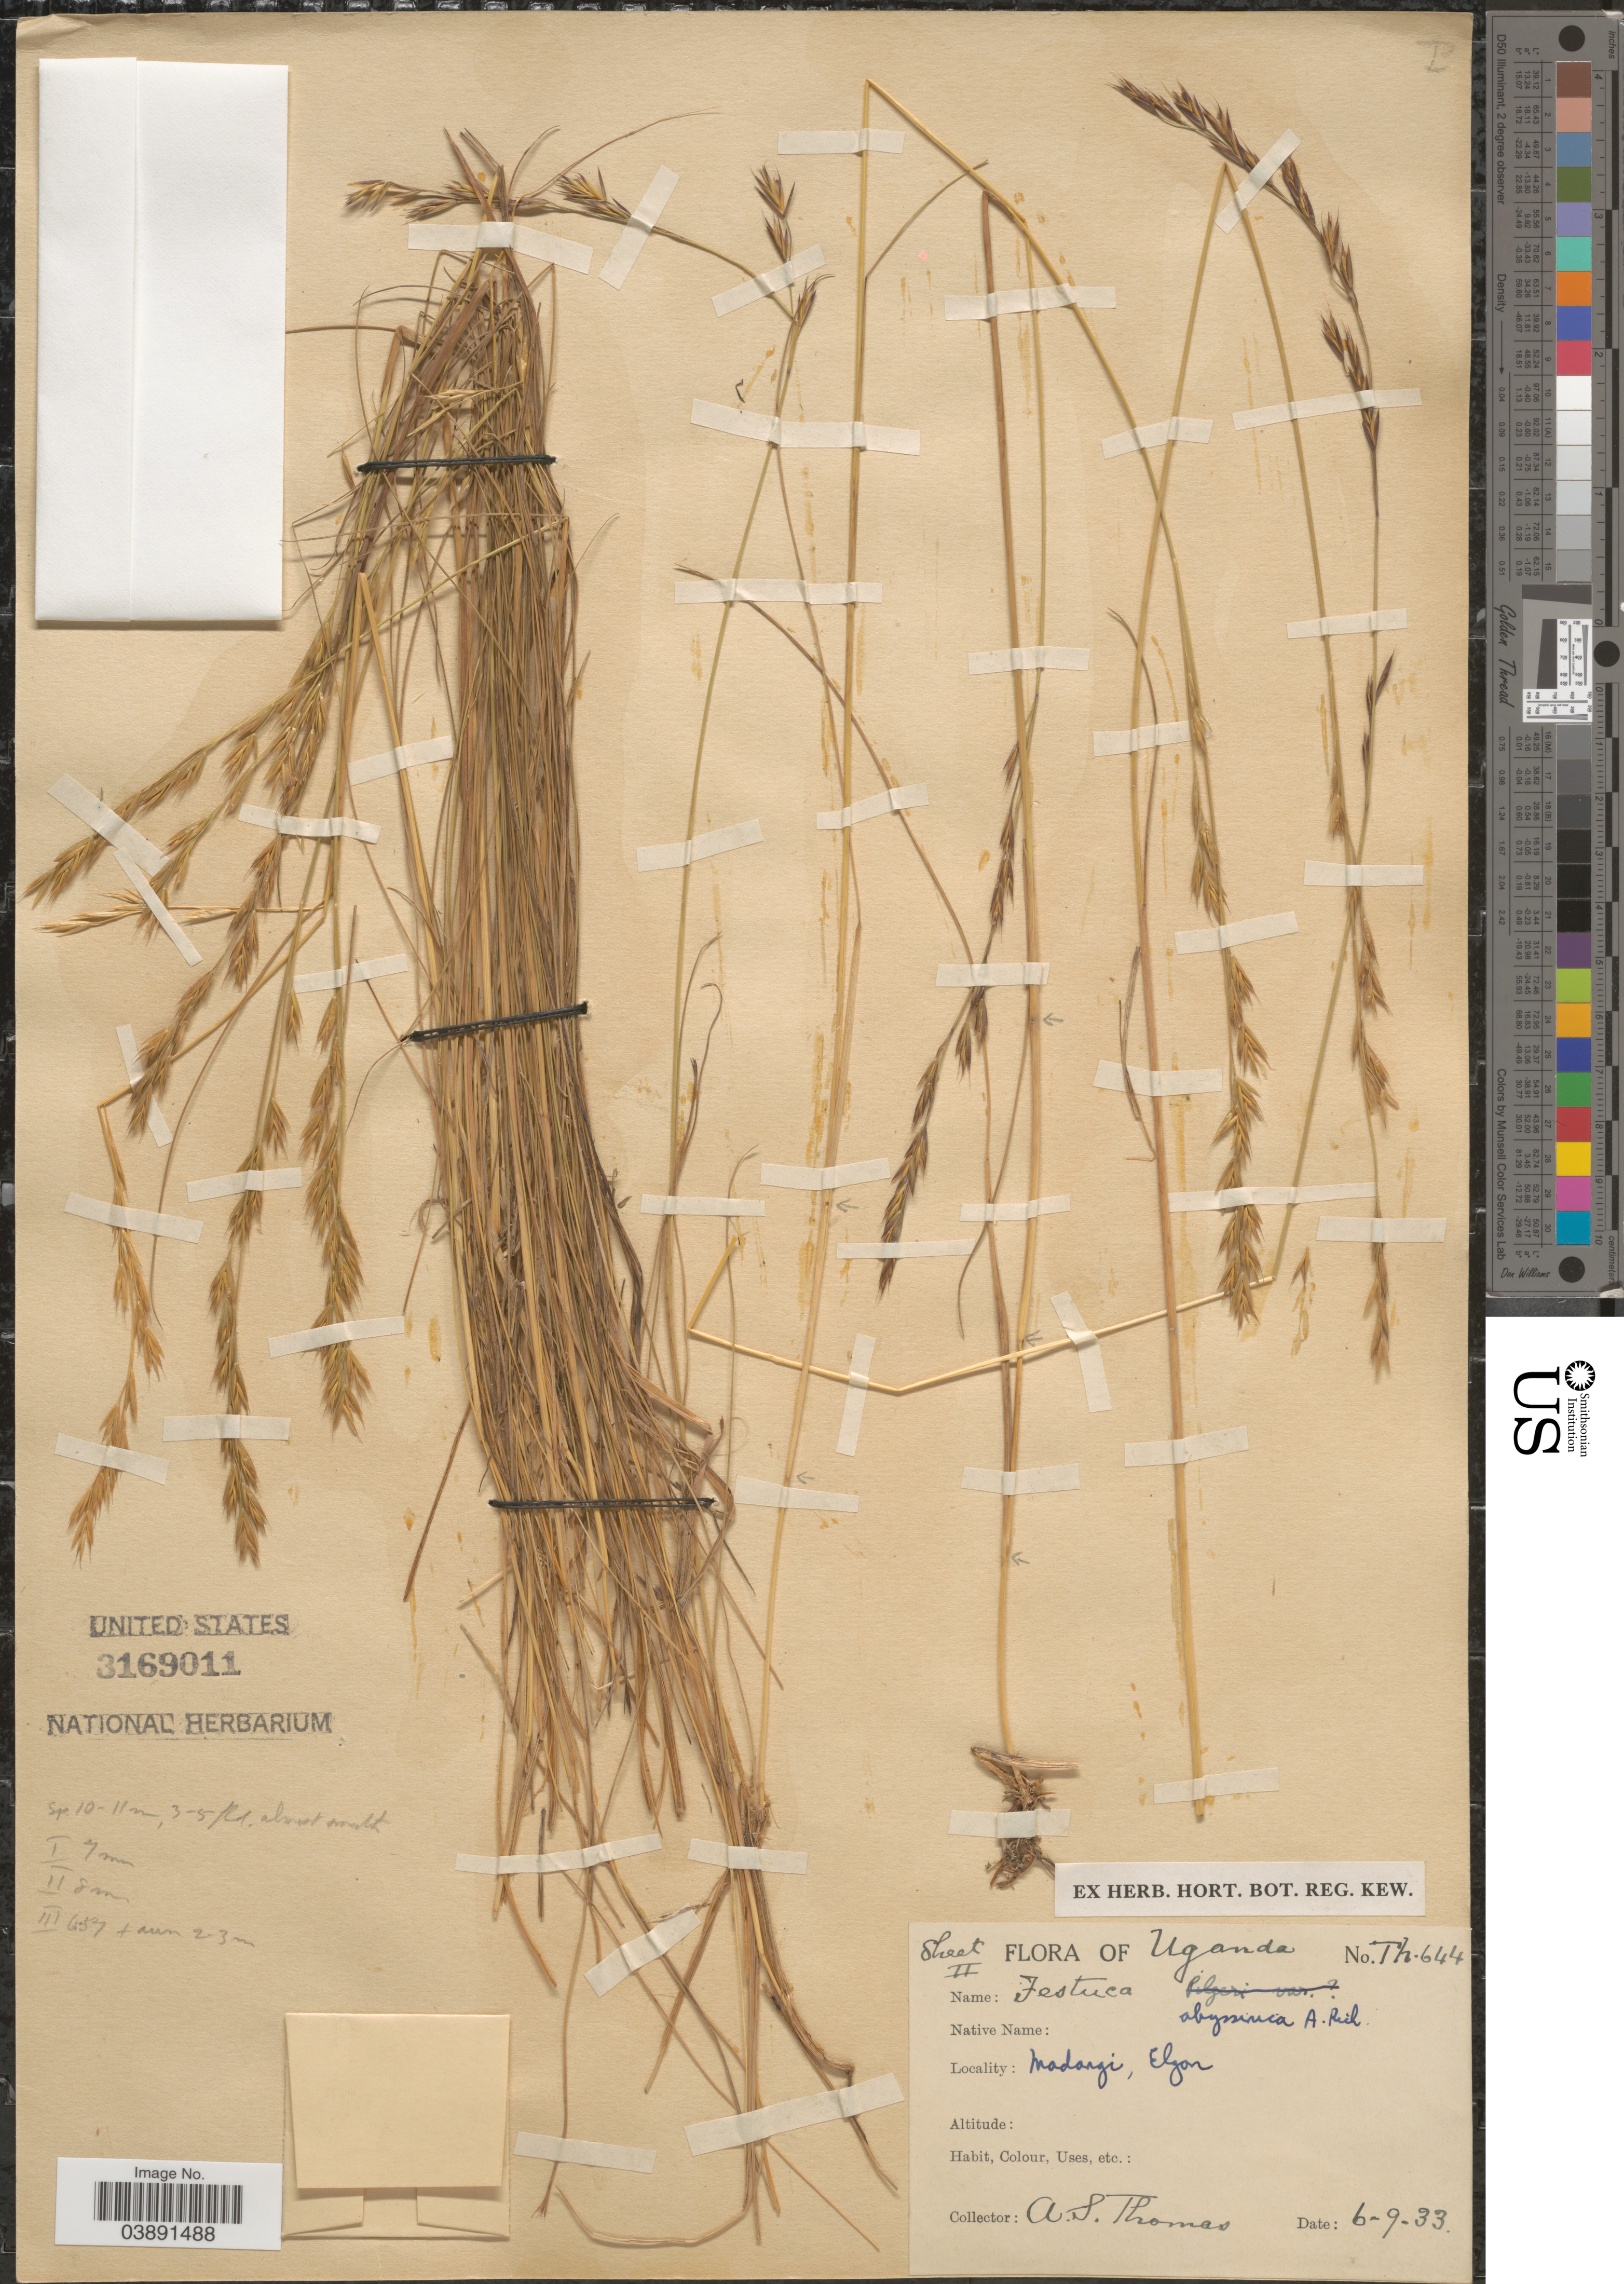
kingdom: Plantae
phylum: Tracheophyta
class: Liliopsida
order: Poales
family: Poaceae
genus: Festuca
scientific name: Festuca abyssinica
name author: Hochst. ex A. Rich.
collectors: A. Thomas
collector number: Th644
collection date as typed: Transcribed d/m/y: 6/9/33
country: Uganda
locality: Madangi, Elgon.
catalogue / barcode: US 3169011